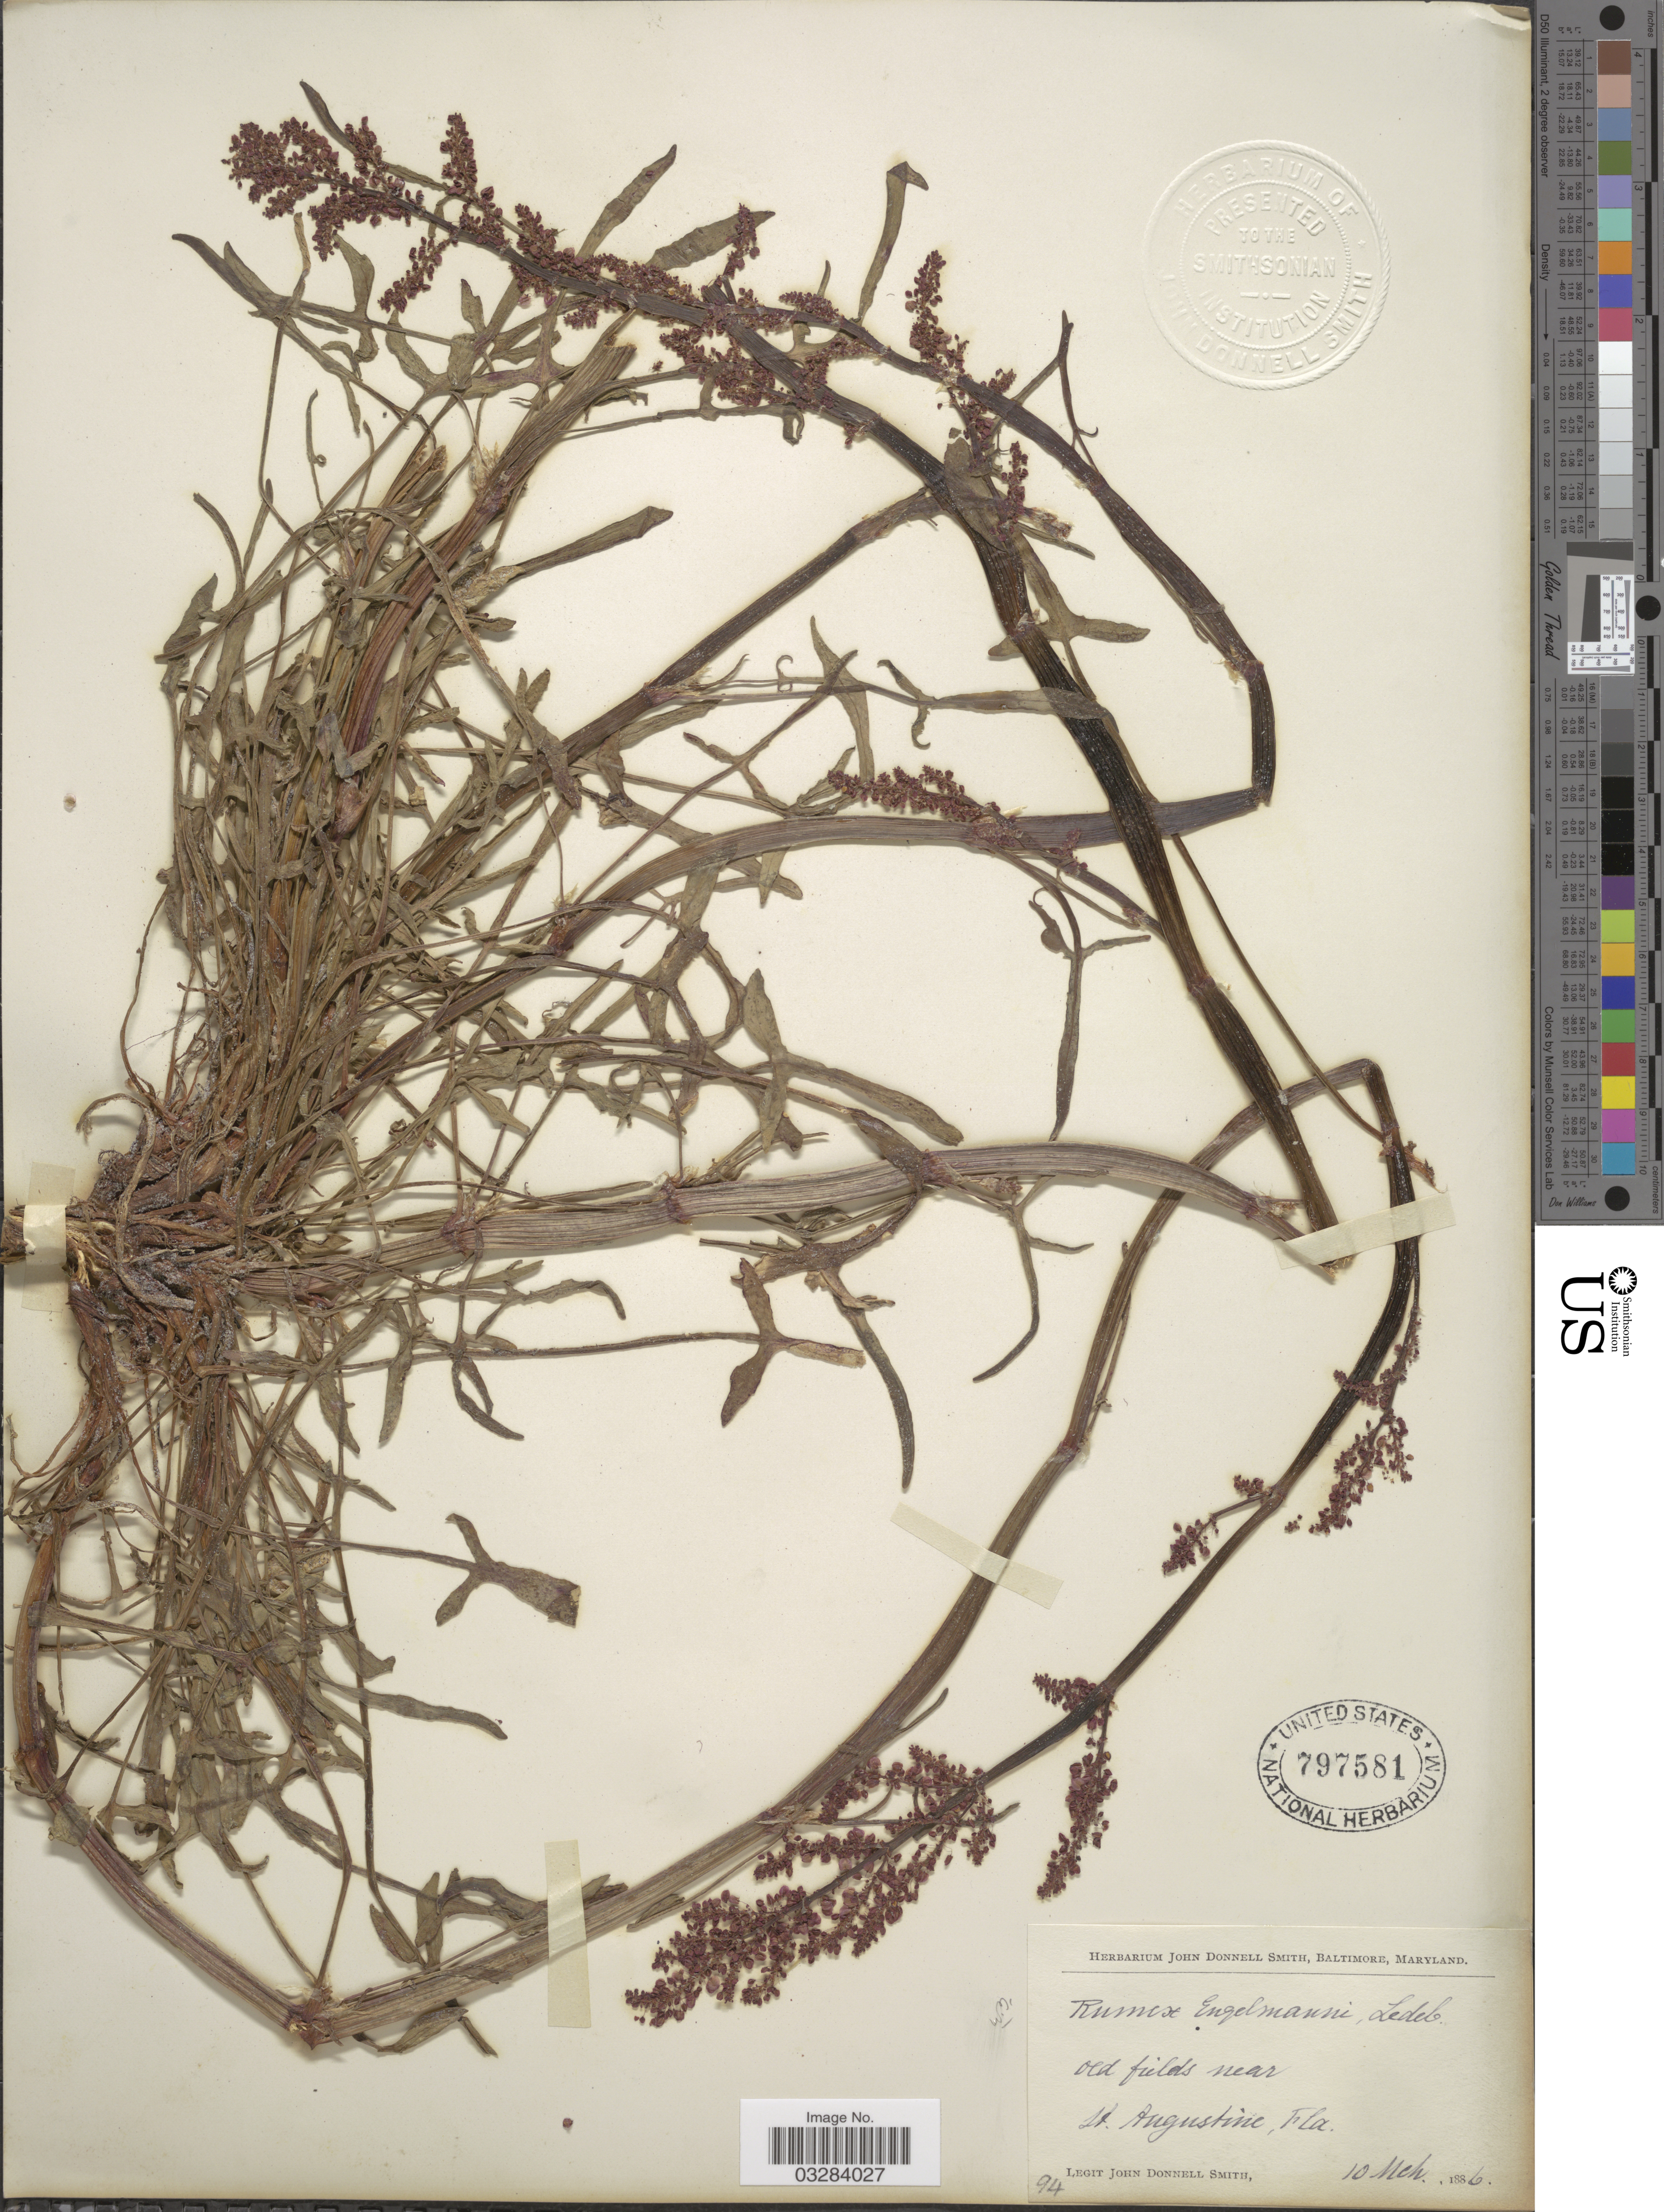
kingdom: Plantae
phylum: Tracheophyta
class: Magnoliopsida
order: Caryophyllales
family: Polygonaceae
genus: Rumex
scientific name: Rumex hastatulus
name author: Baldwin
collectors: J. Donnell Smith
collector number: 94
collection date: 1886-03-10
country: United States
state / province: Florida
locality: Old fields near St. Augustine.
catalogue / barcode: US 797581